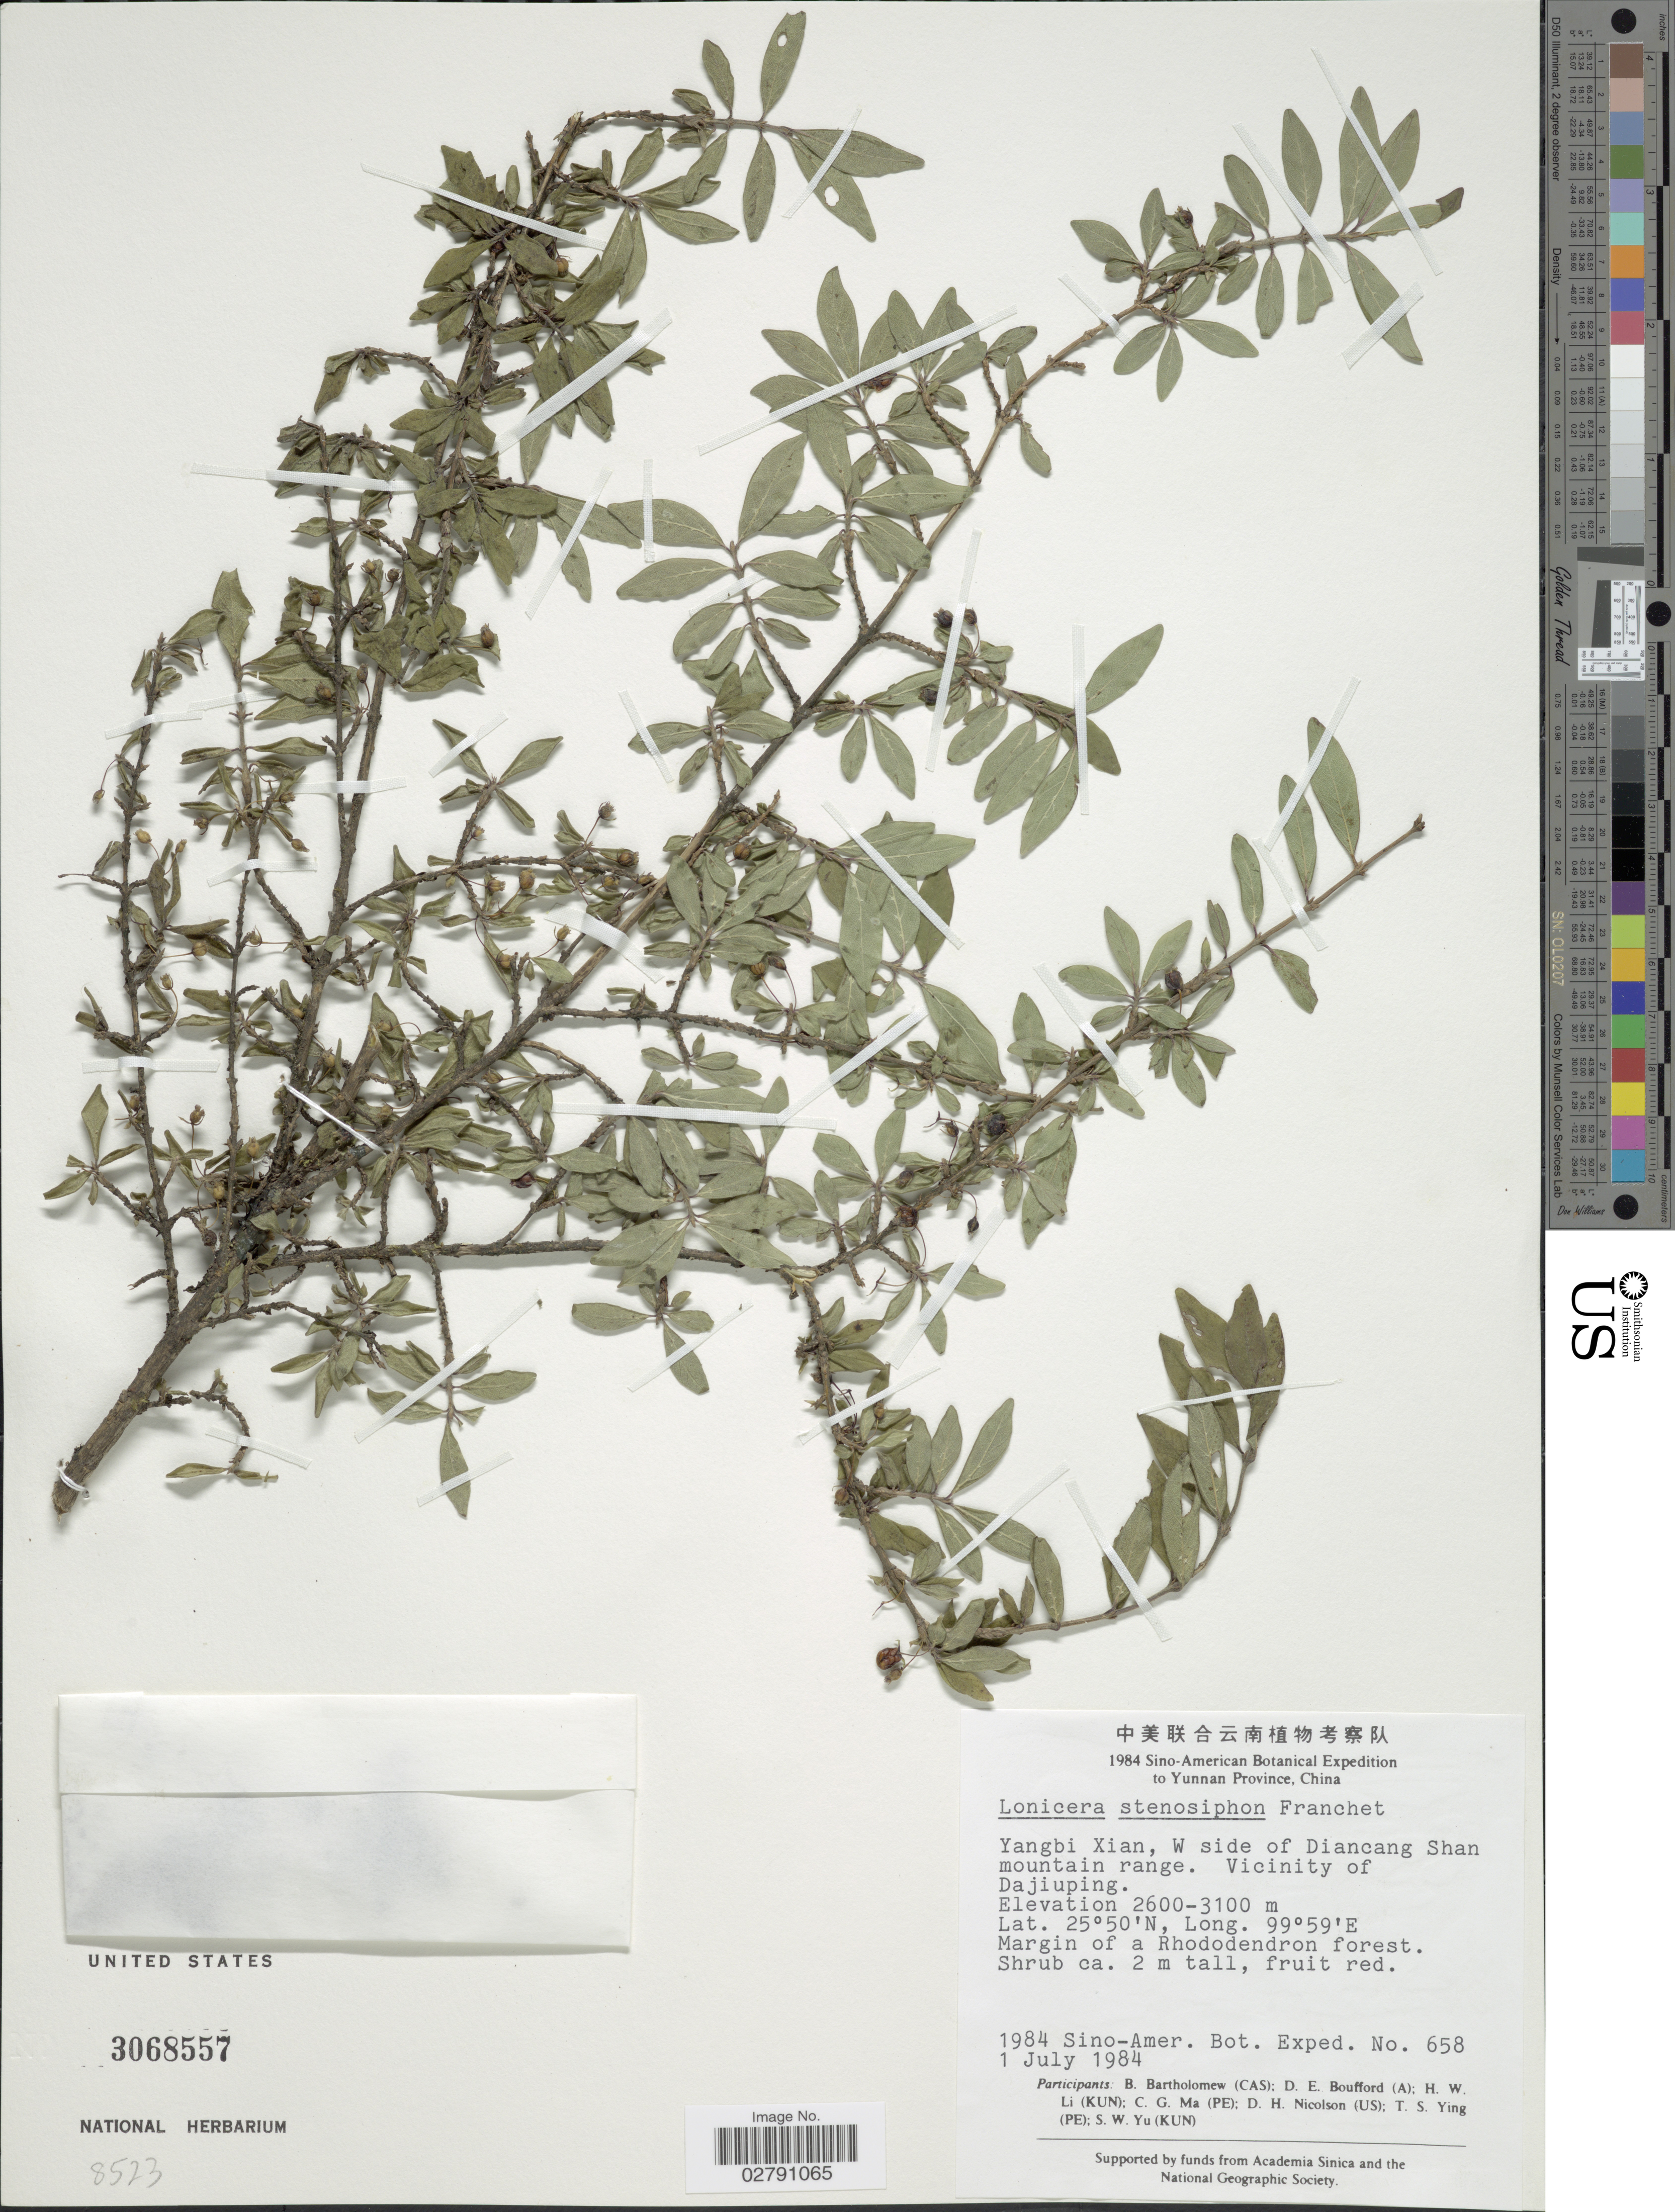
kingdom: Plantae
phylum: Tracheophyta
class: Magnoliopsida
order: Dipsacales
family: Caprifoliaceae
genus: Lonicera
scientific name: Lonicera stenosiphon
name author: Franch.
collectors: Sino-Amer. Bot. Exped. 1984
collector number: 658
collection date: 1984-07-01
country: China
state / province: Yunnan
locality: Yangbi Xian, W side of Diancang Shan mountain range. Vicinity of Dajiuping.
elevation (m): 2600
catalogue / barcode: US 3068557